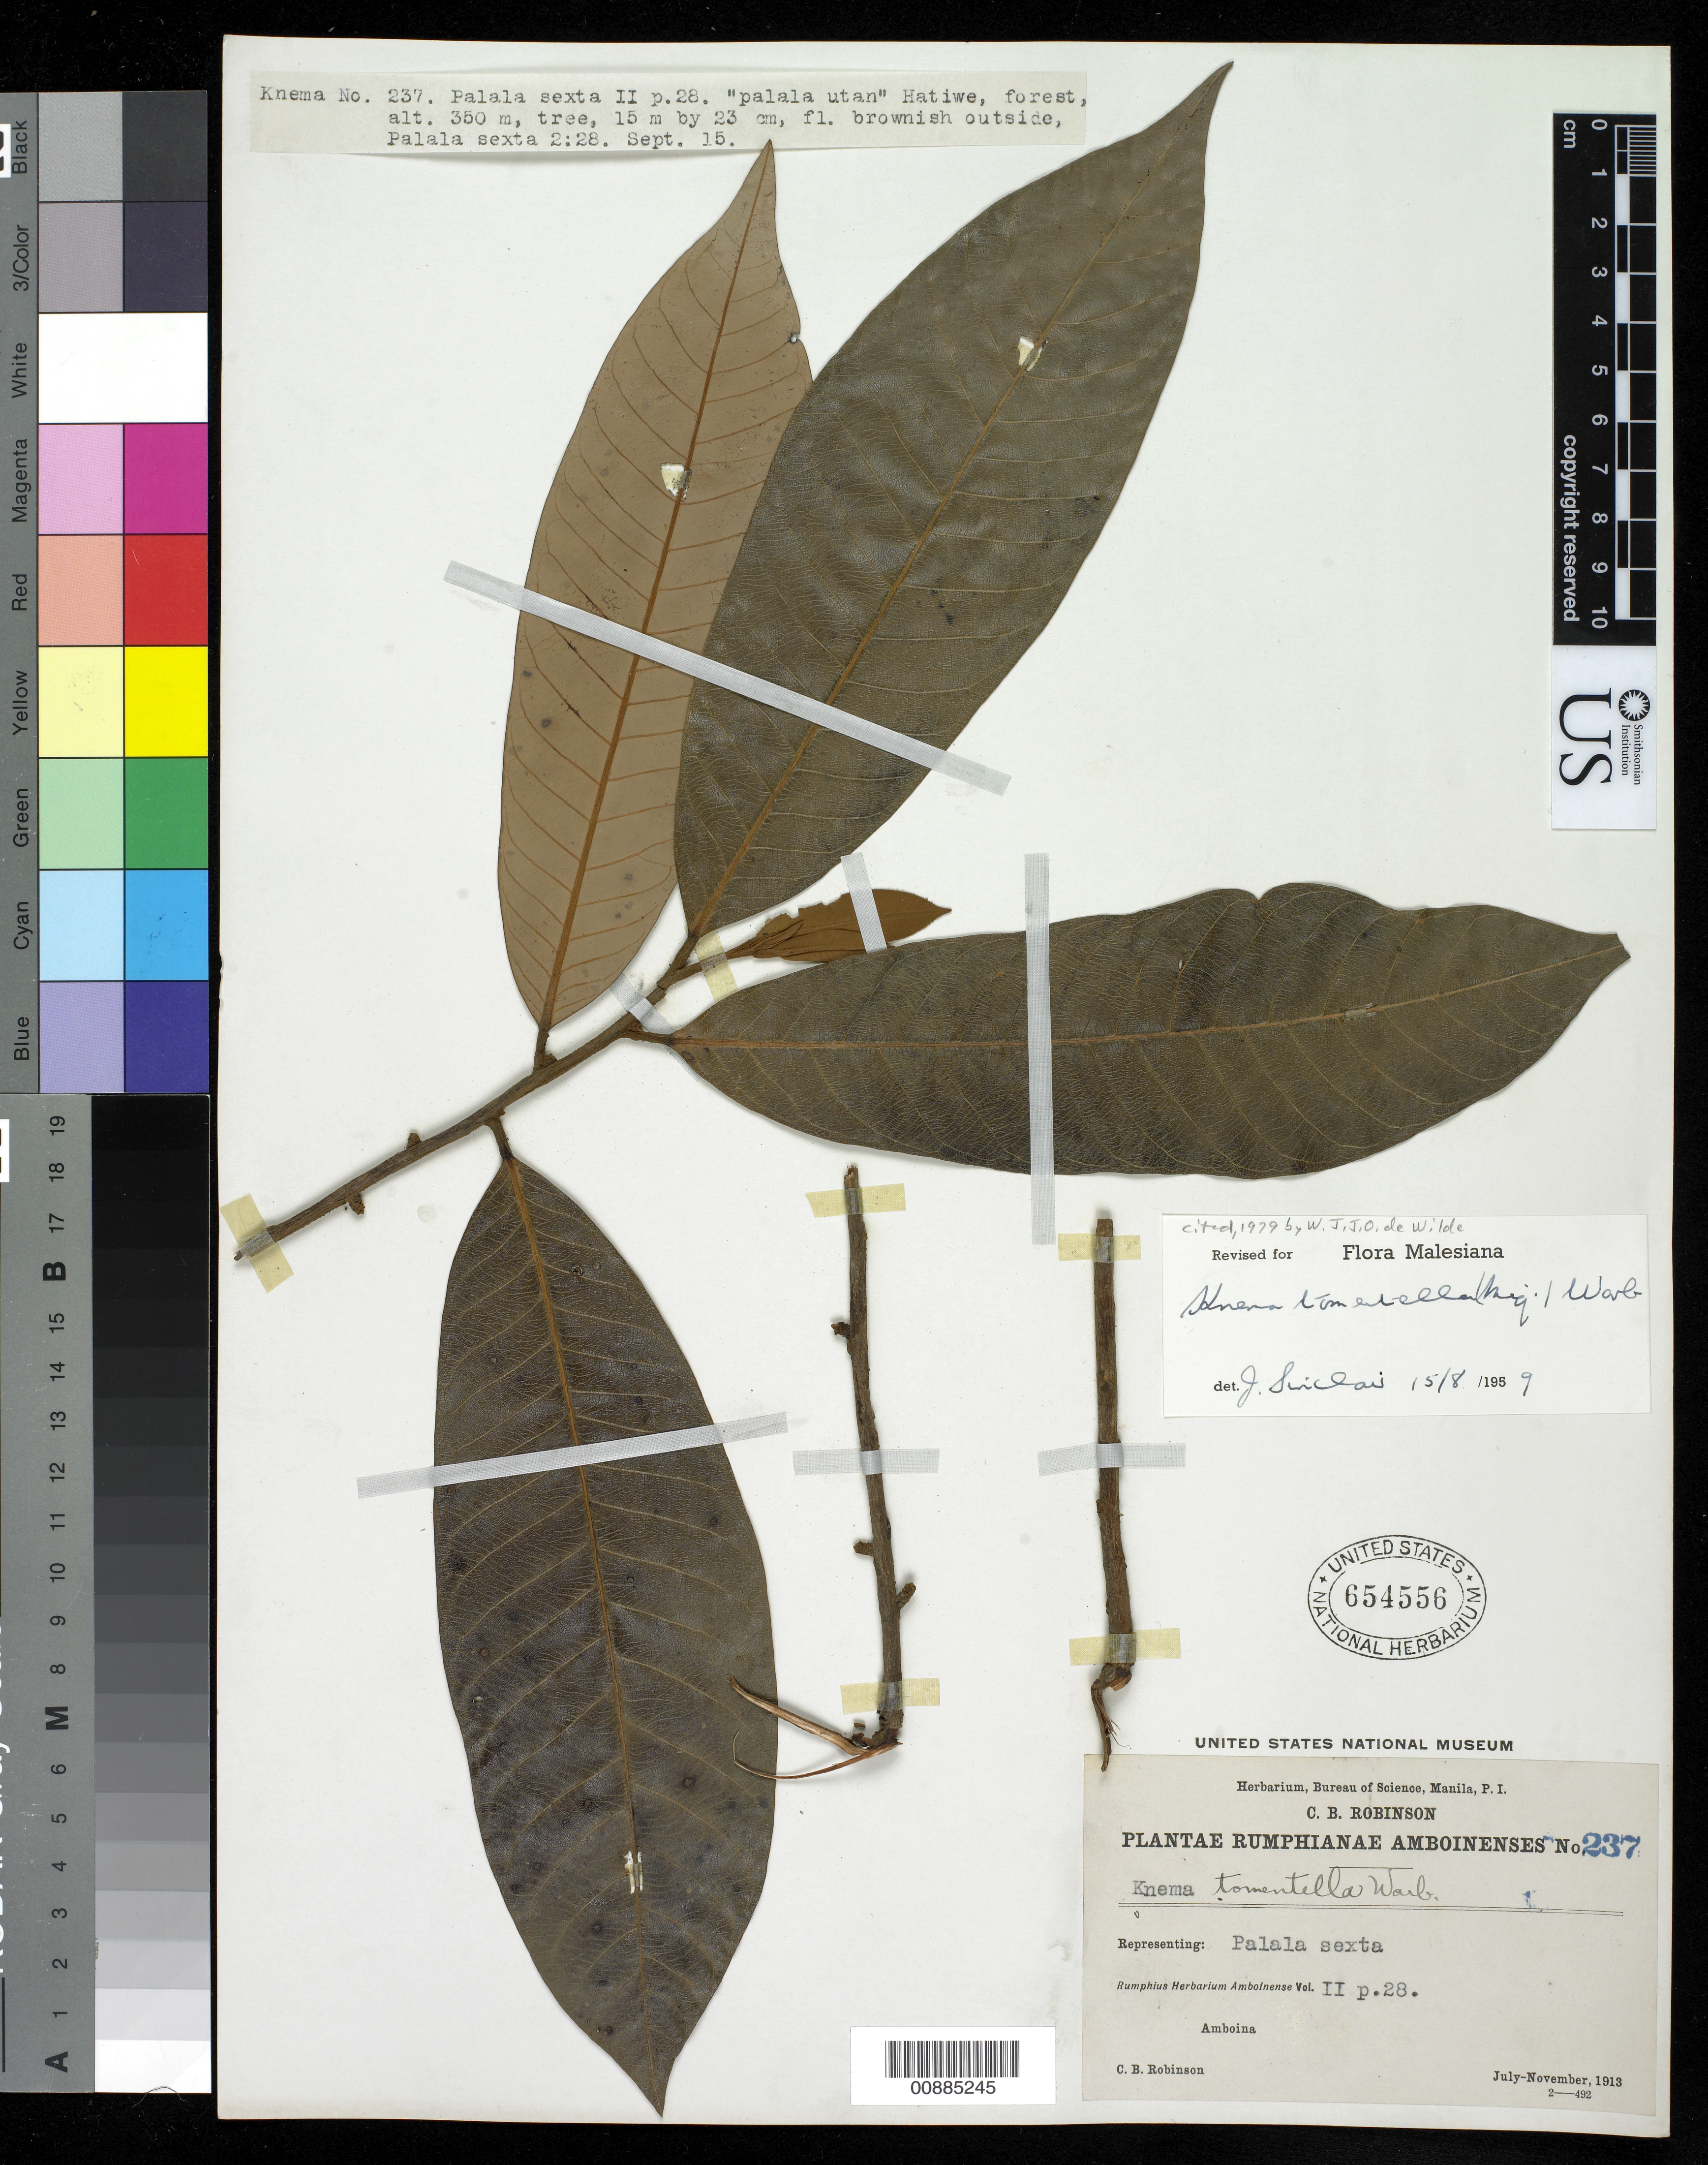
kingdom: Plantae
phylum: Tracheophyta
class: Magnoliopsida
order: Magnoliales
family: Myristicaceae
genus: Knema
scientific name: Knema tomentella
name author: (Miq.) Warb.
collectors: C. Robinson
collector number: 237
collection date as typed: Jul 1913 to Nov 1913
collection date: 1913-07/1913-11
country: Indonesia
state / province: Maluku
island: Amboina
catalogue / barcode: US 654556